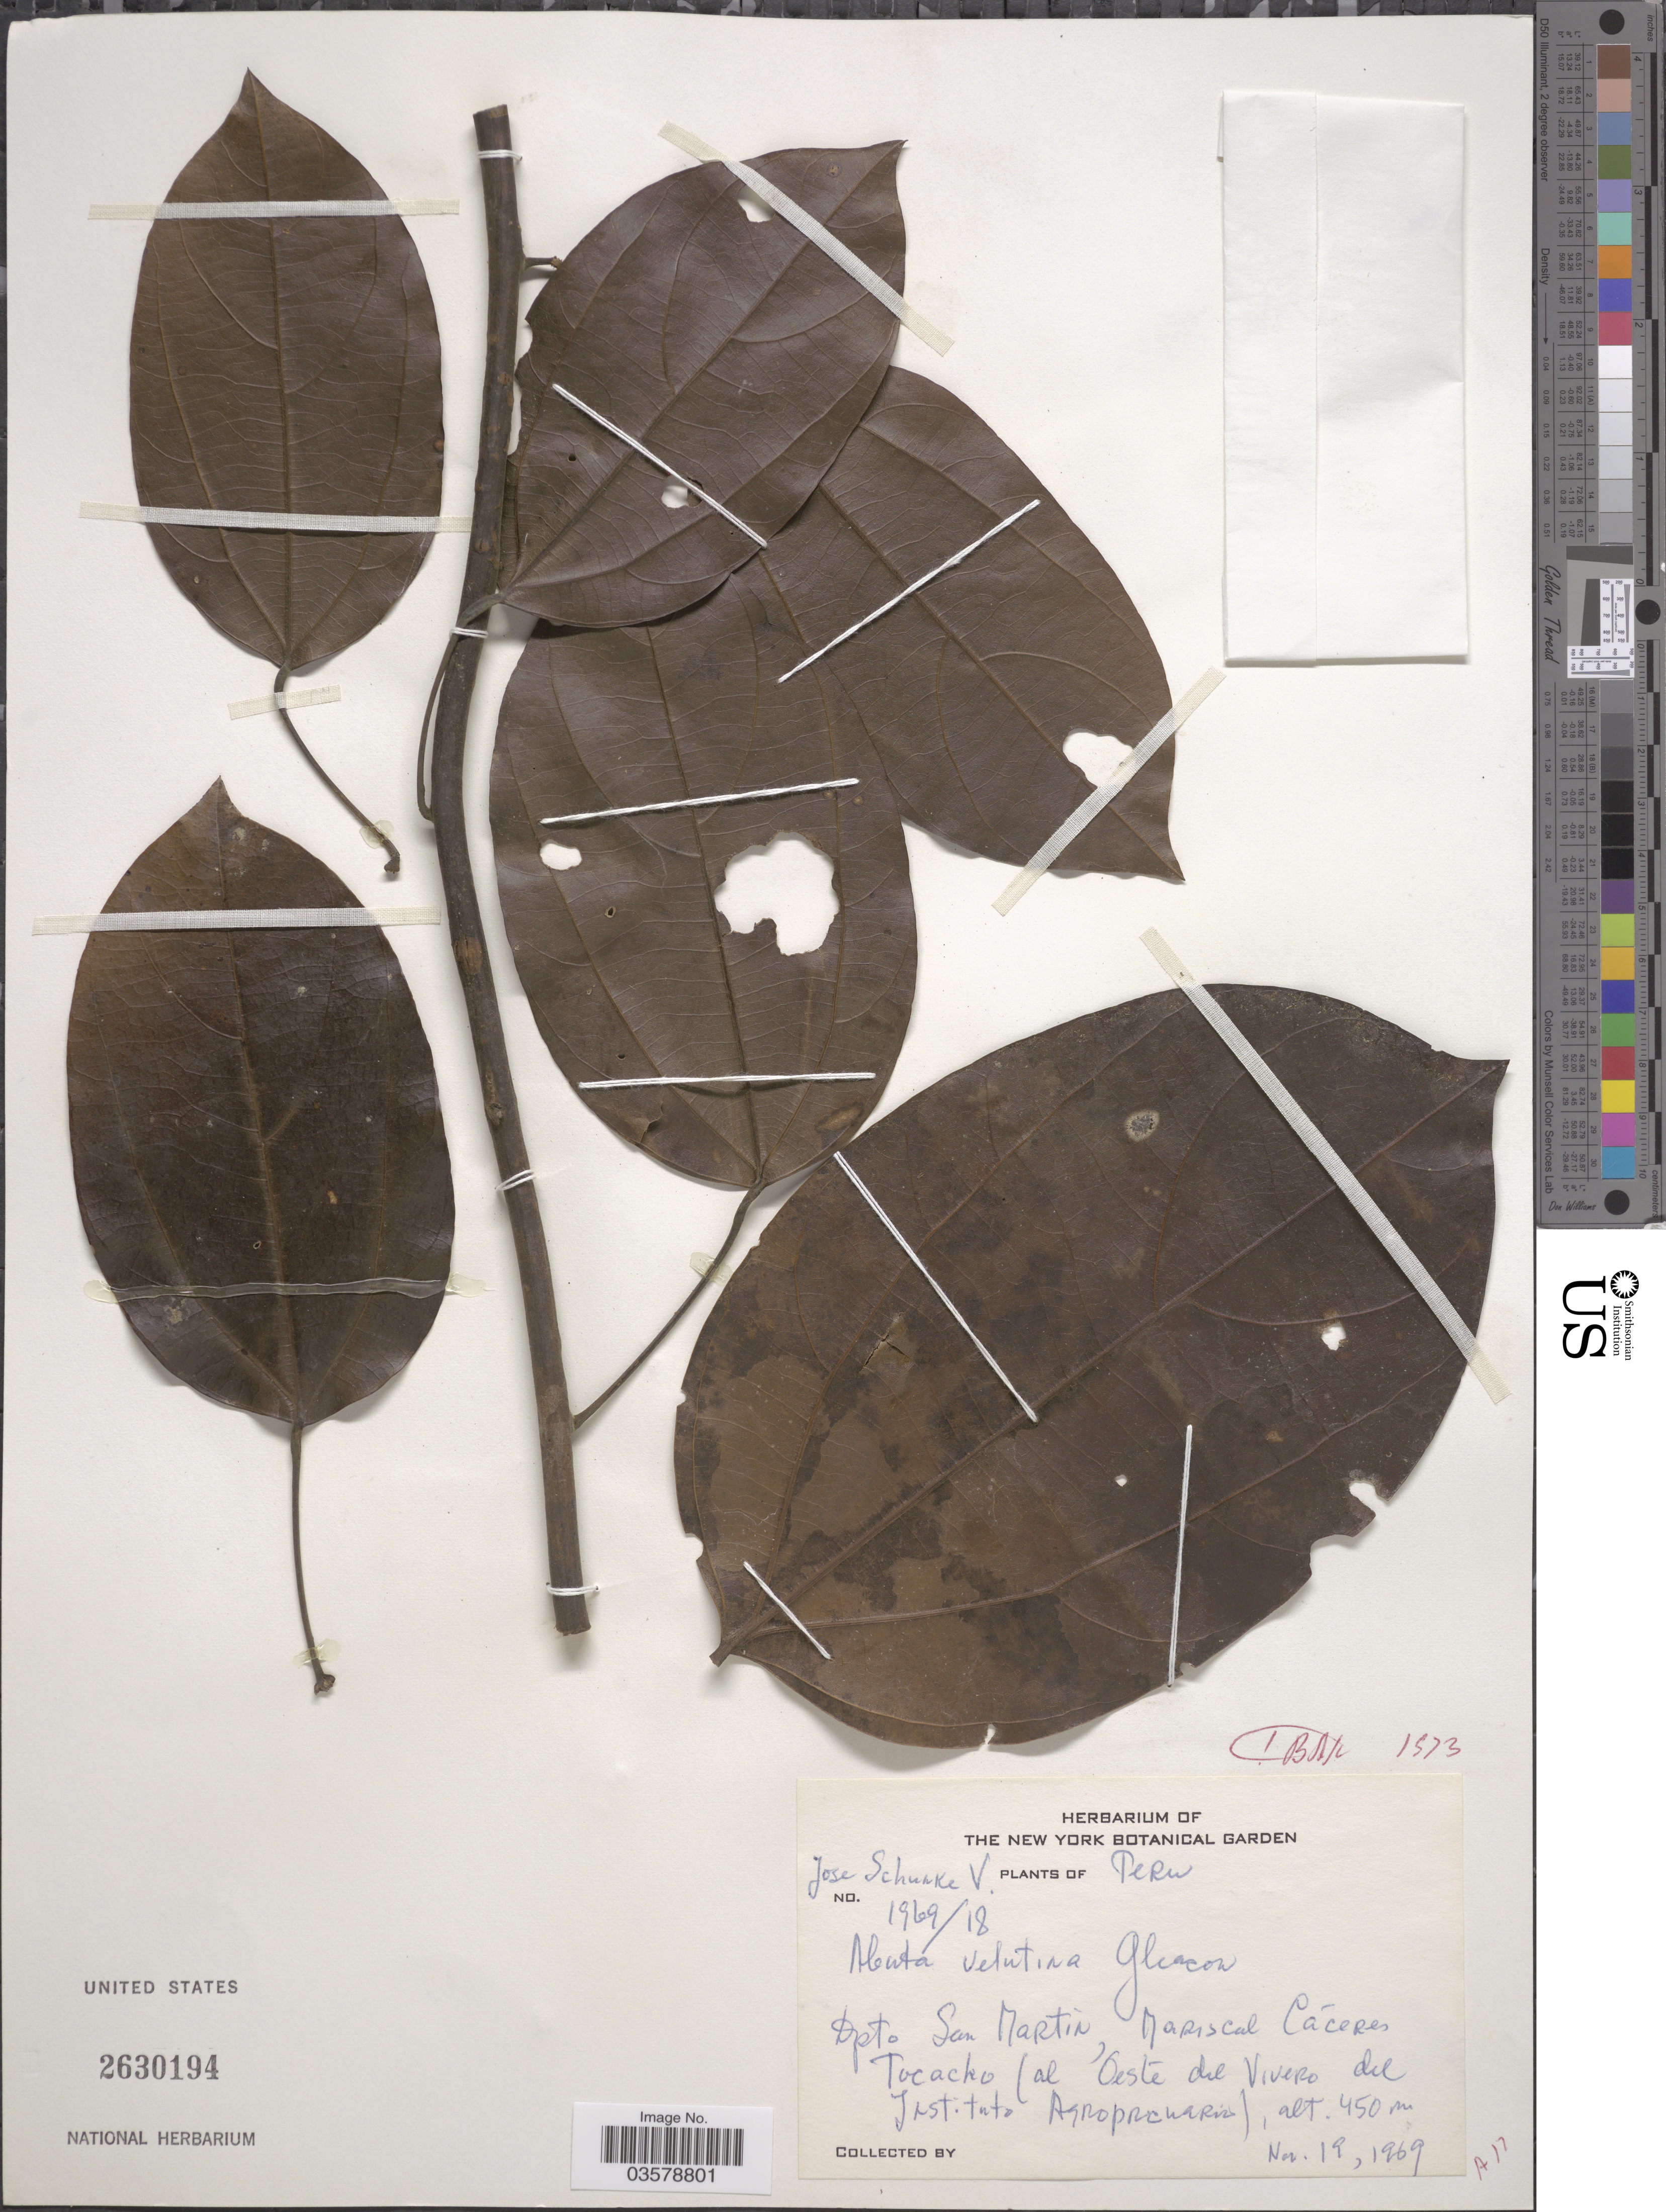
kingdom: Plantae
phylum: Tracheophyta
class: Magnoliopsida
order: Ranunculales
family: Menispermaceae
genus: Abuta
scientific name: Abuta velutina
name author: Gleason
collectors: J. Schunke Vigo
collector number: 1969/18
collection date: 1969-11-19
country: Peru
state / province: San Martín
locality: Dpto. San Martín, Mariscal Cáceres, Tocache (al Oeste del Vivero del Instituto Agropecuario)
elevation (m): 450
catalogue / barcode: US 2630194